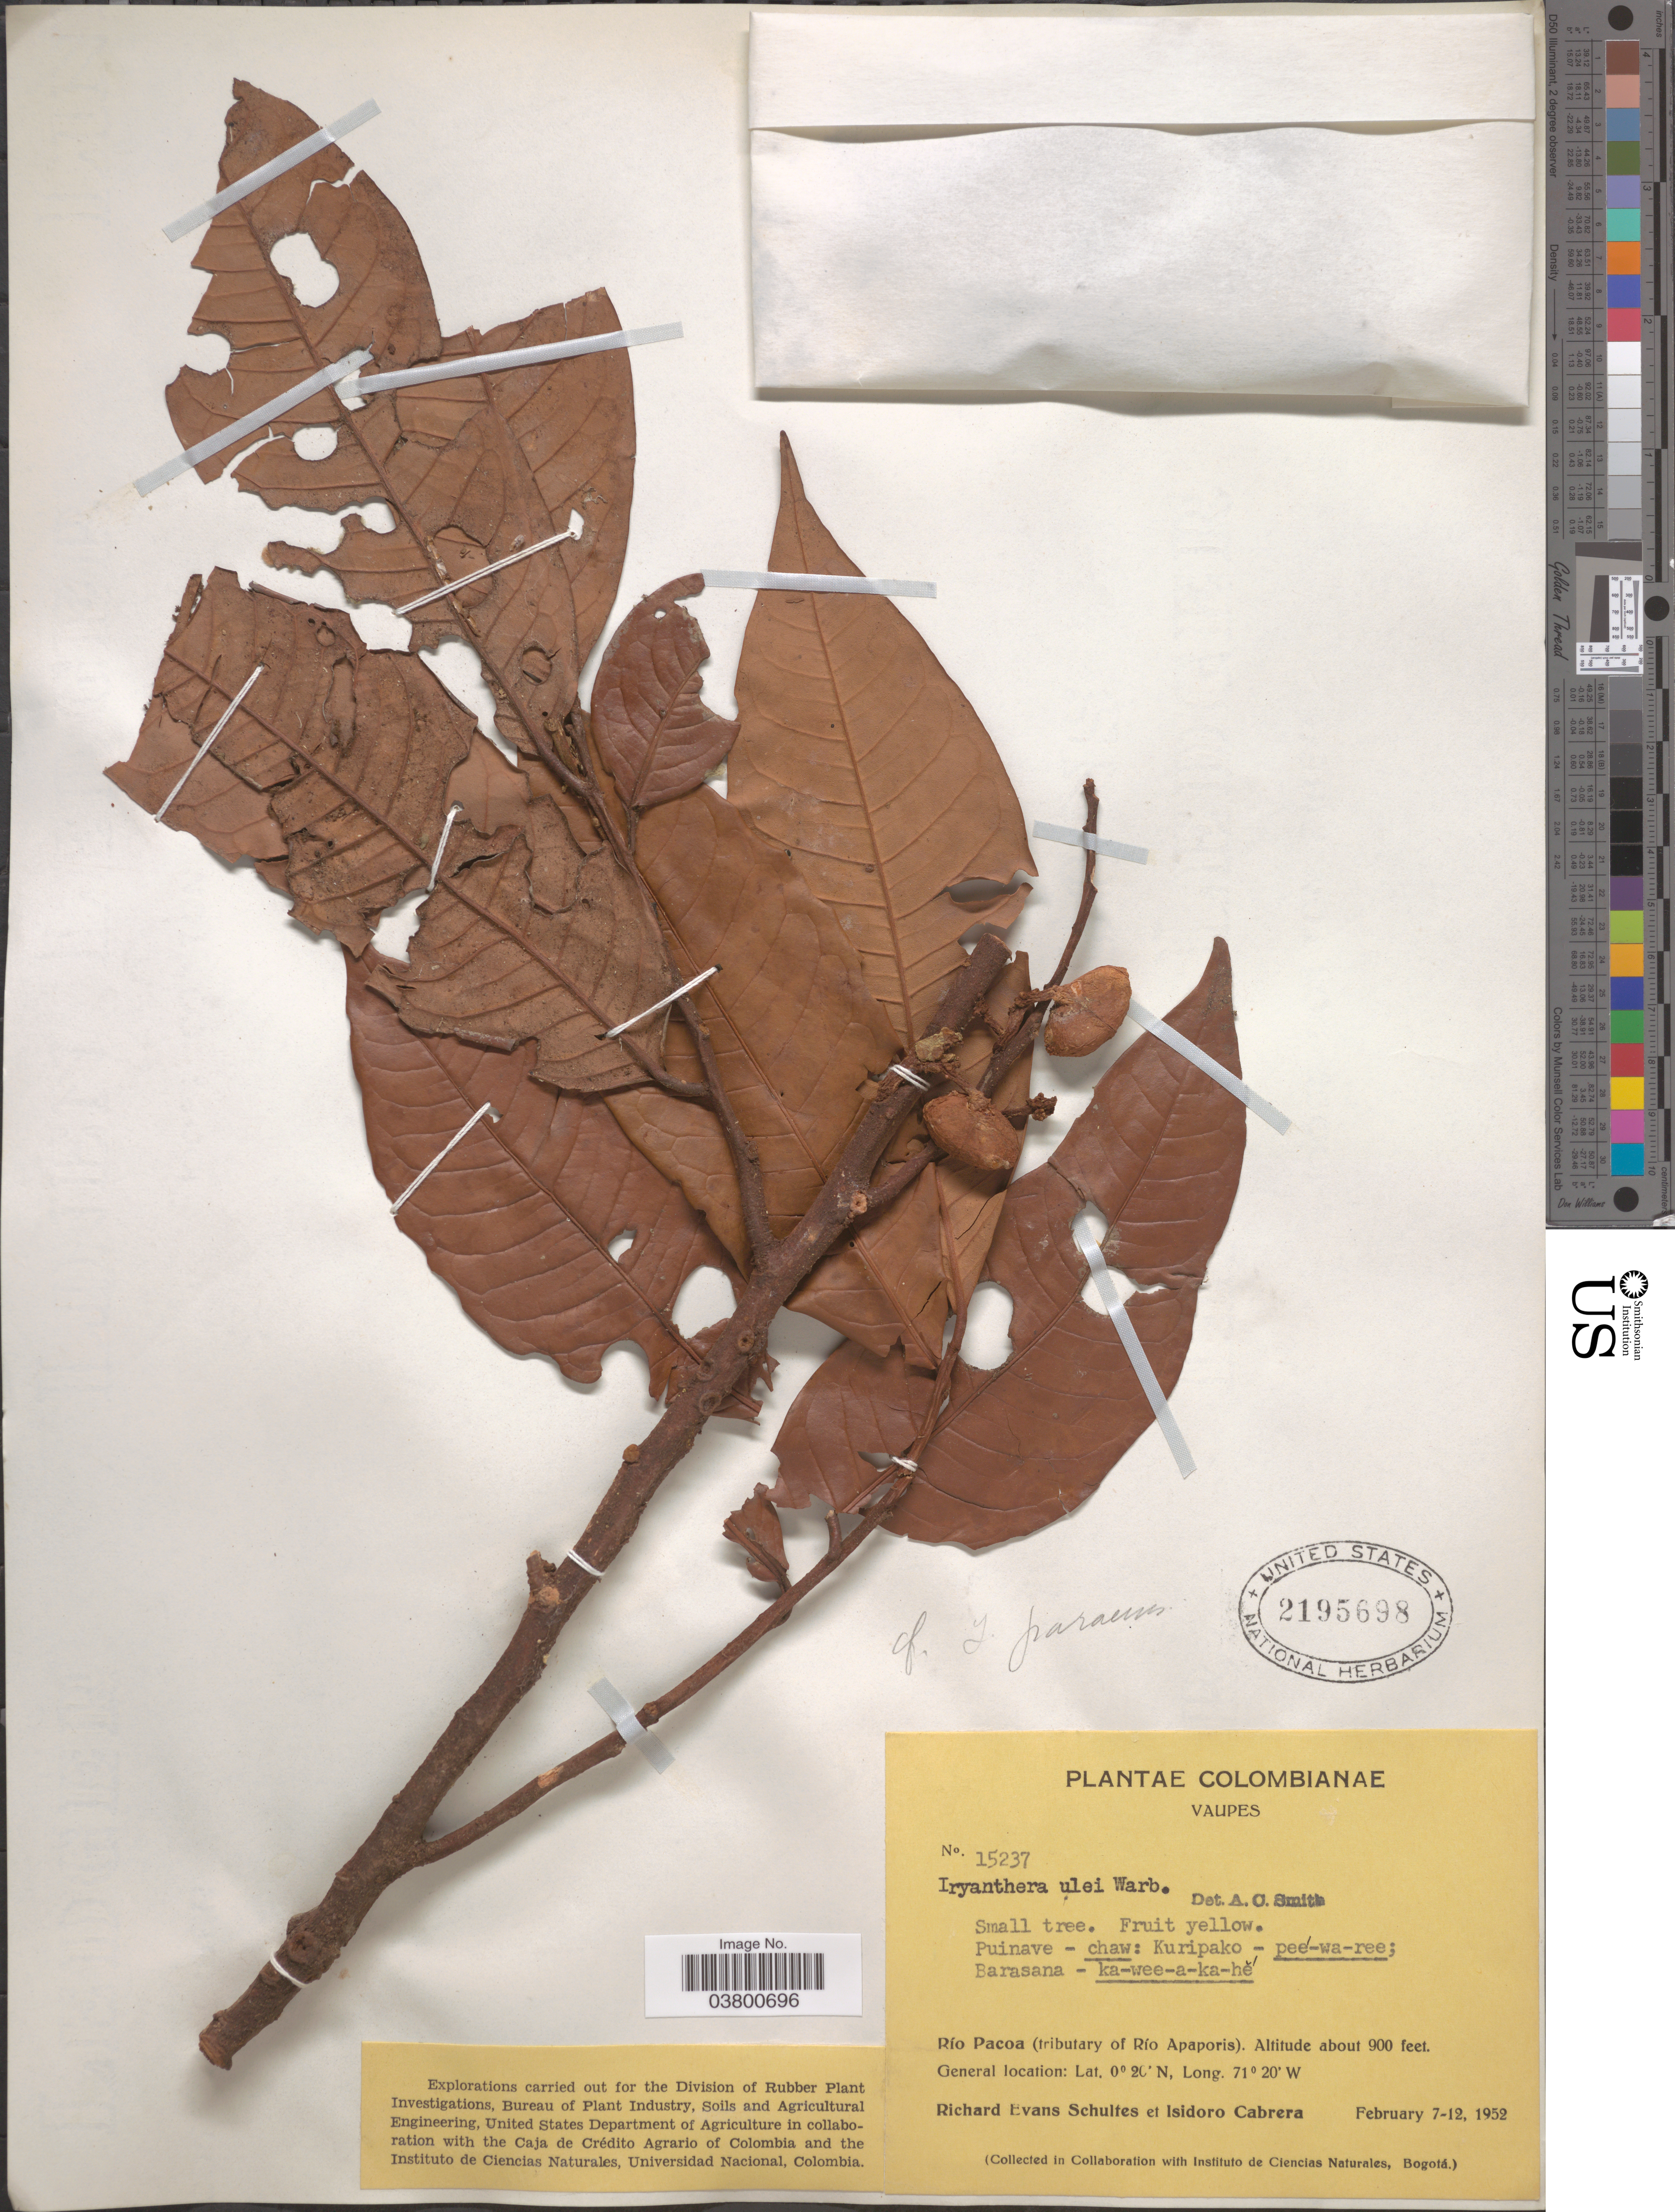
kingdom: Plantae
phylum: Tracheophyta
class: Magnoliopsida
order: Magnoliales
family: Myristicaceae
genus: Iryanthera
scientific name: Iryanthera ulei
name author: Warb.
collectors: R. E. Schultes & I. Cabrera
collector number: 15237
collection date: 1952-02-07/1952-02-12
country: Colombia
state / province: Vaupés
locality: Río Pacoa (tributary of Río Apaporis).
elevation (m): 274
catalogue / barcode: US 2195698